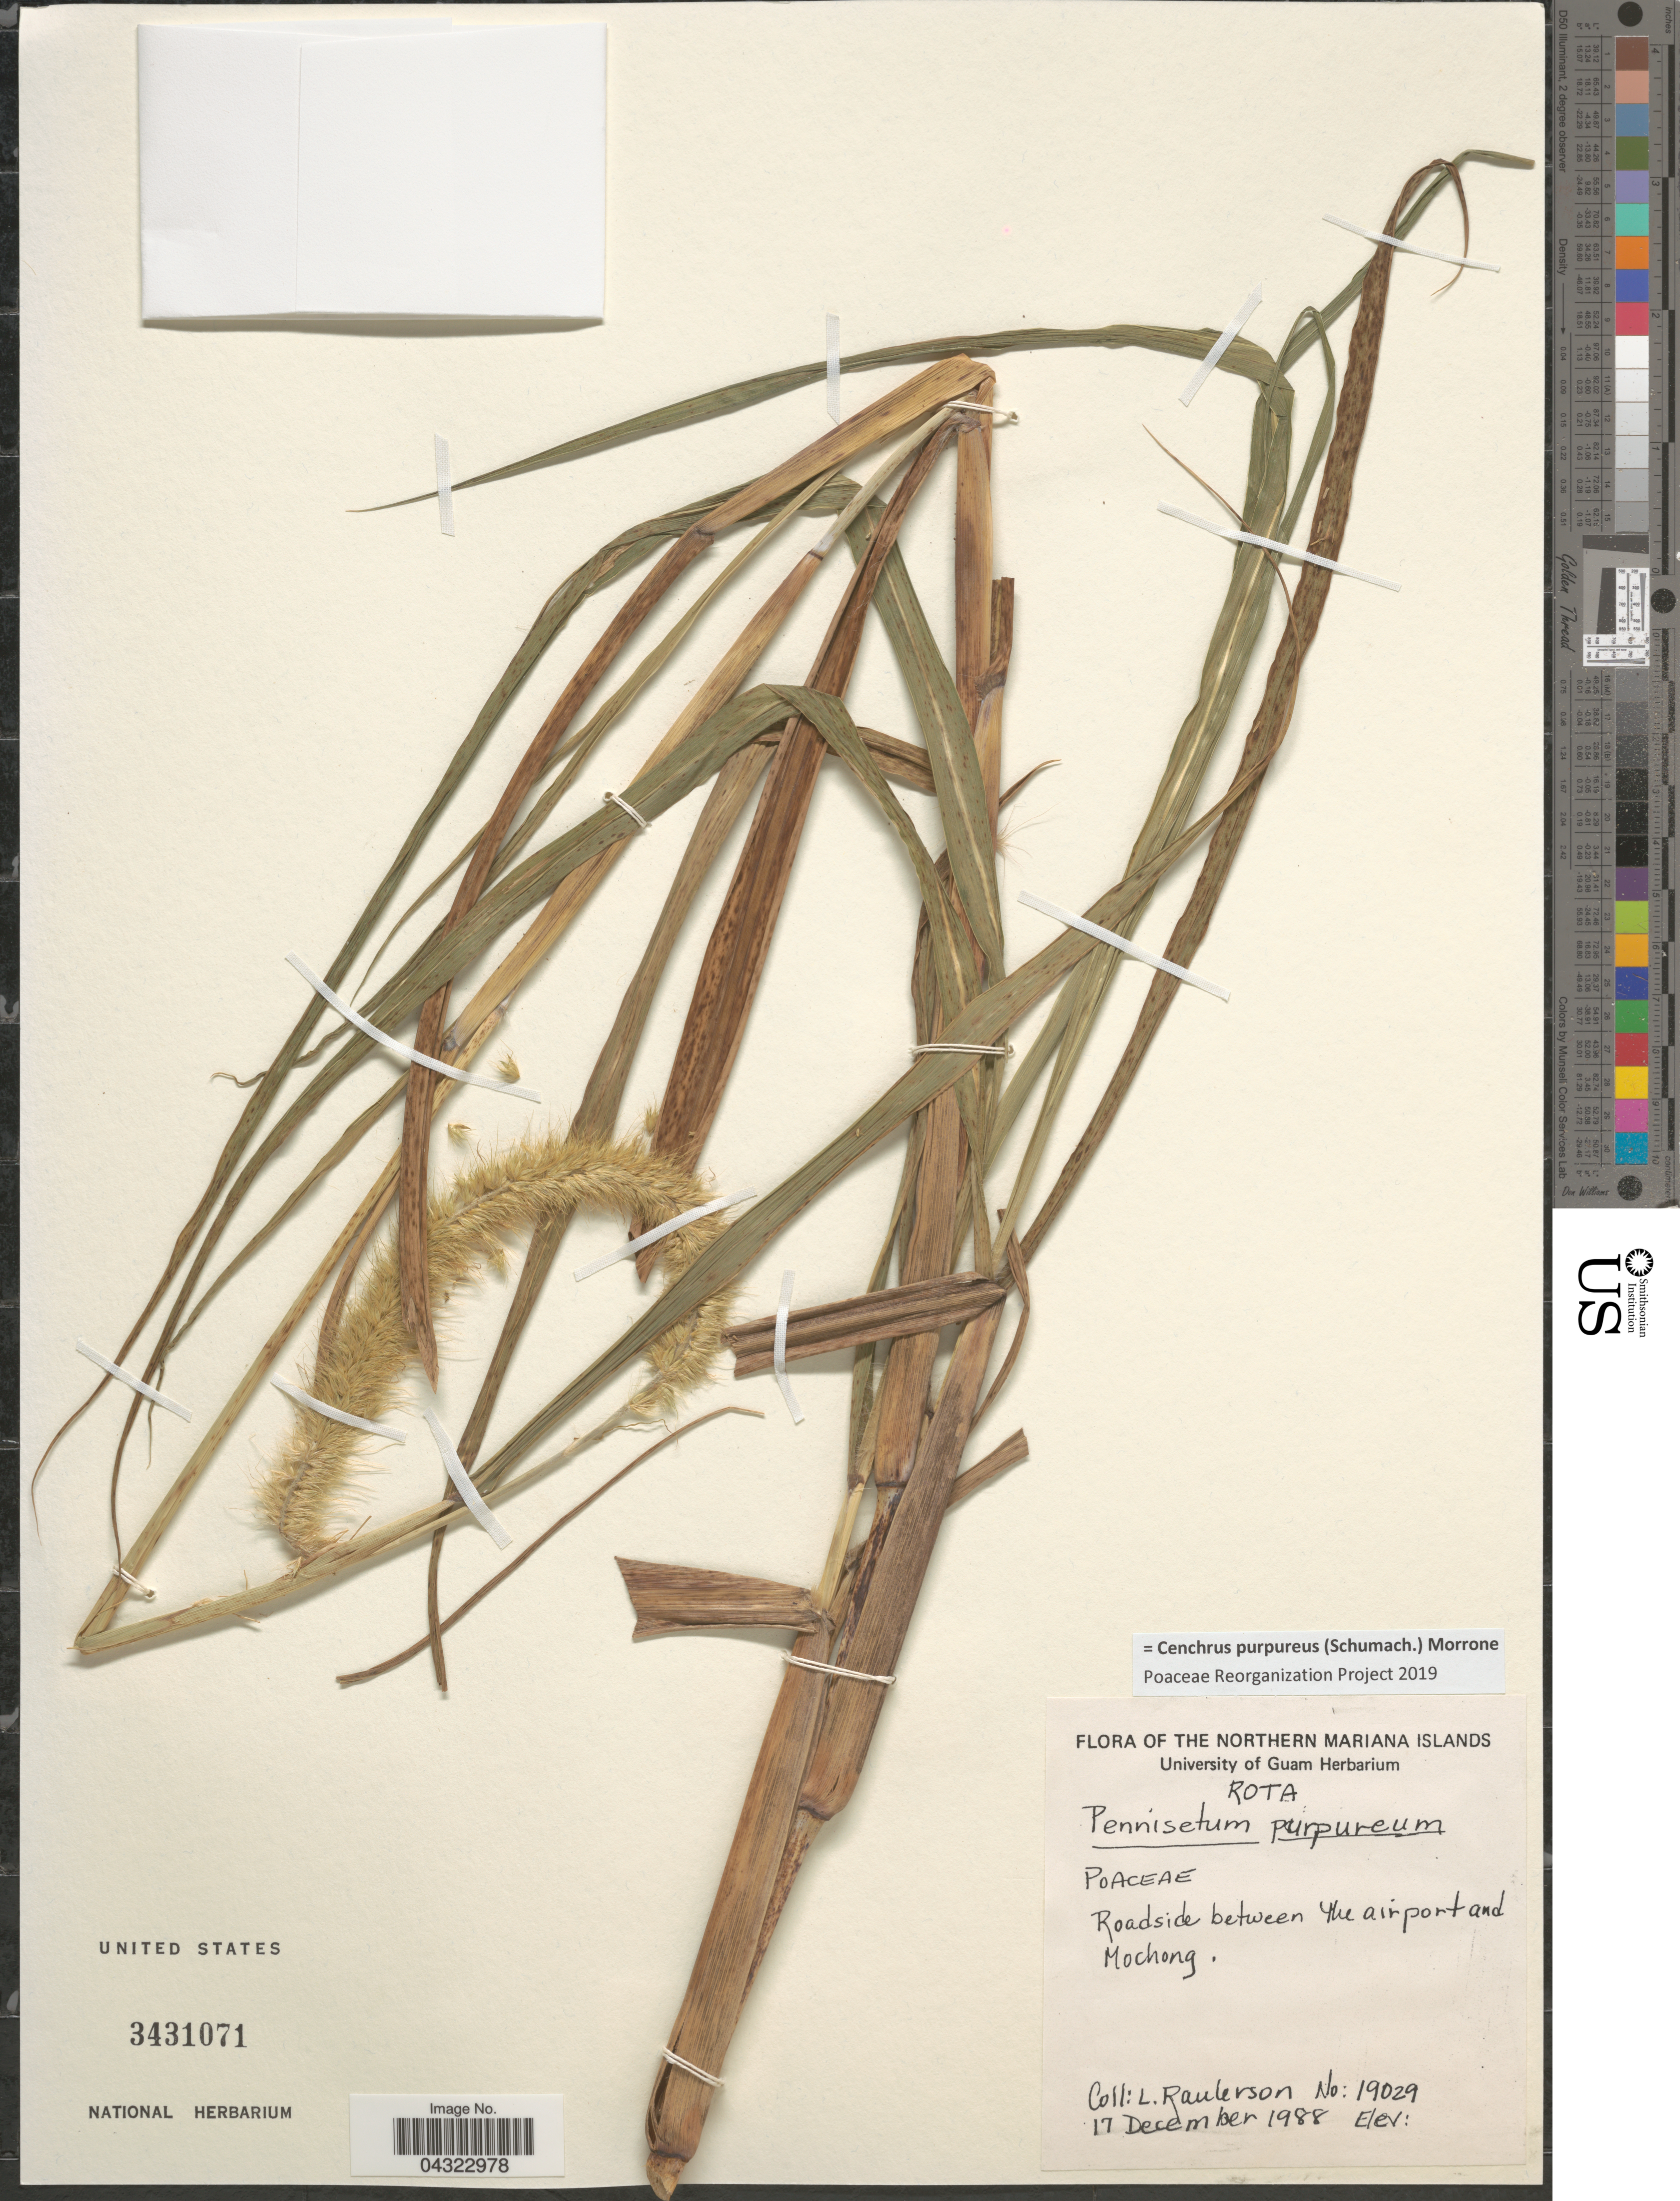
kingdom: Plantae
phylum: Tracheophyta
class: Liliopsida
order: Poales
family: Poaceae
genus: Cenchrus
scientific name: Cenchrus purpureus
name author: (Schumach.) Morrone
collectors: L. Raulerson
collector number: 19029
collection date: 1988-12-17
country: Northern Mariana Islands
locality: Roadside between the airport and Mochong. Rota.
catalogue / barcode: US 3431071